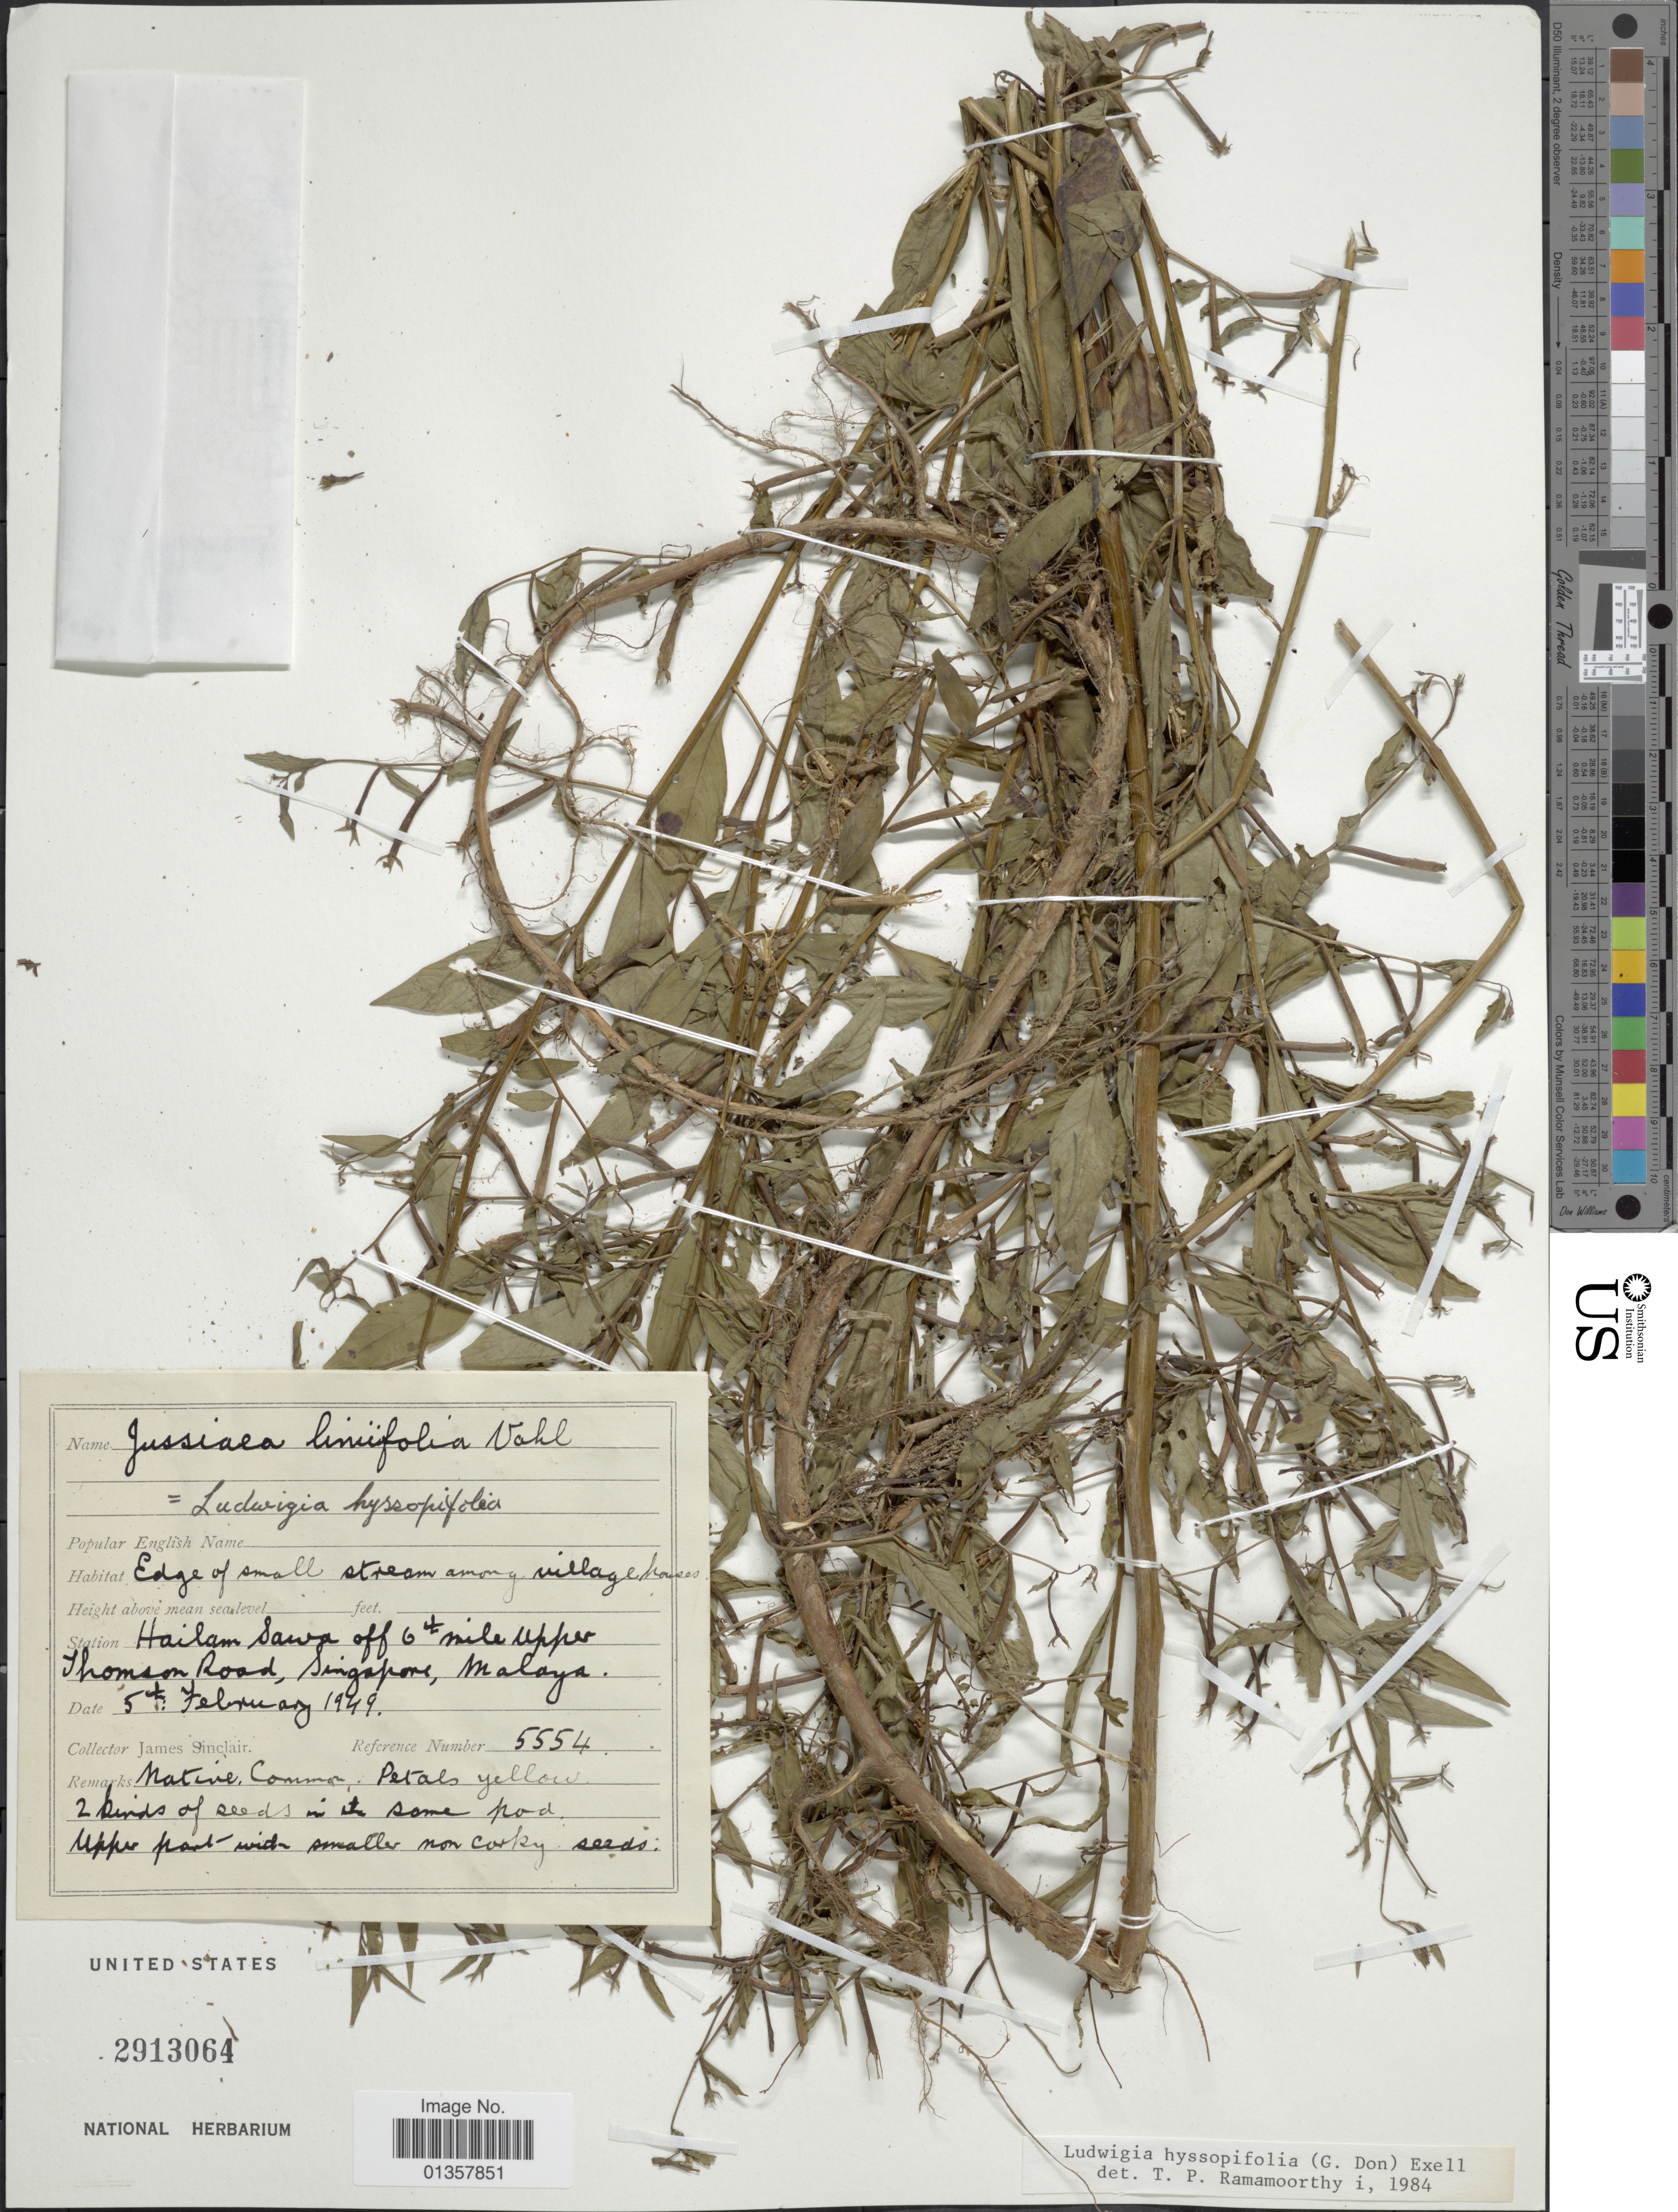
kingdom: Plantae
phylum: Tracheophyta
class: Magnoliopsida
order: Myrtales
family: Onagraceae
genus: Ludwigia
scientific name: Ludwigia hyssopifolia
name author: (G. Don) Exell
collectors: J. Sinclair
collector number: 5554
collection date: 1949-02-05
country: Singapore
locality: Hailam Sawa off 6½ mile upper Thomson Road, Singapore, Malaya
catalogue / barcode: US 2913064